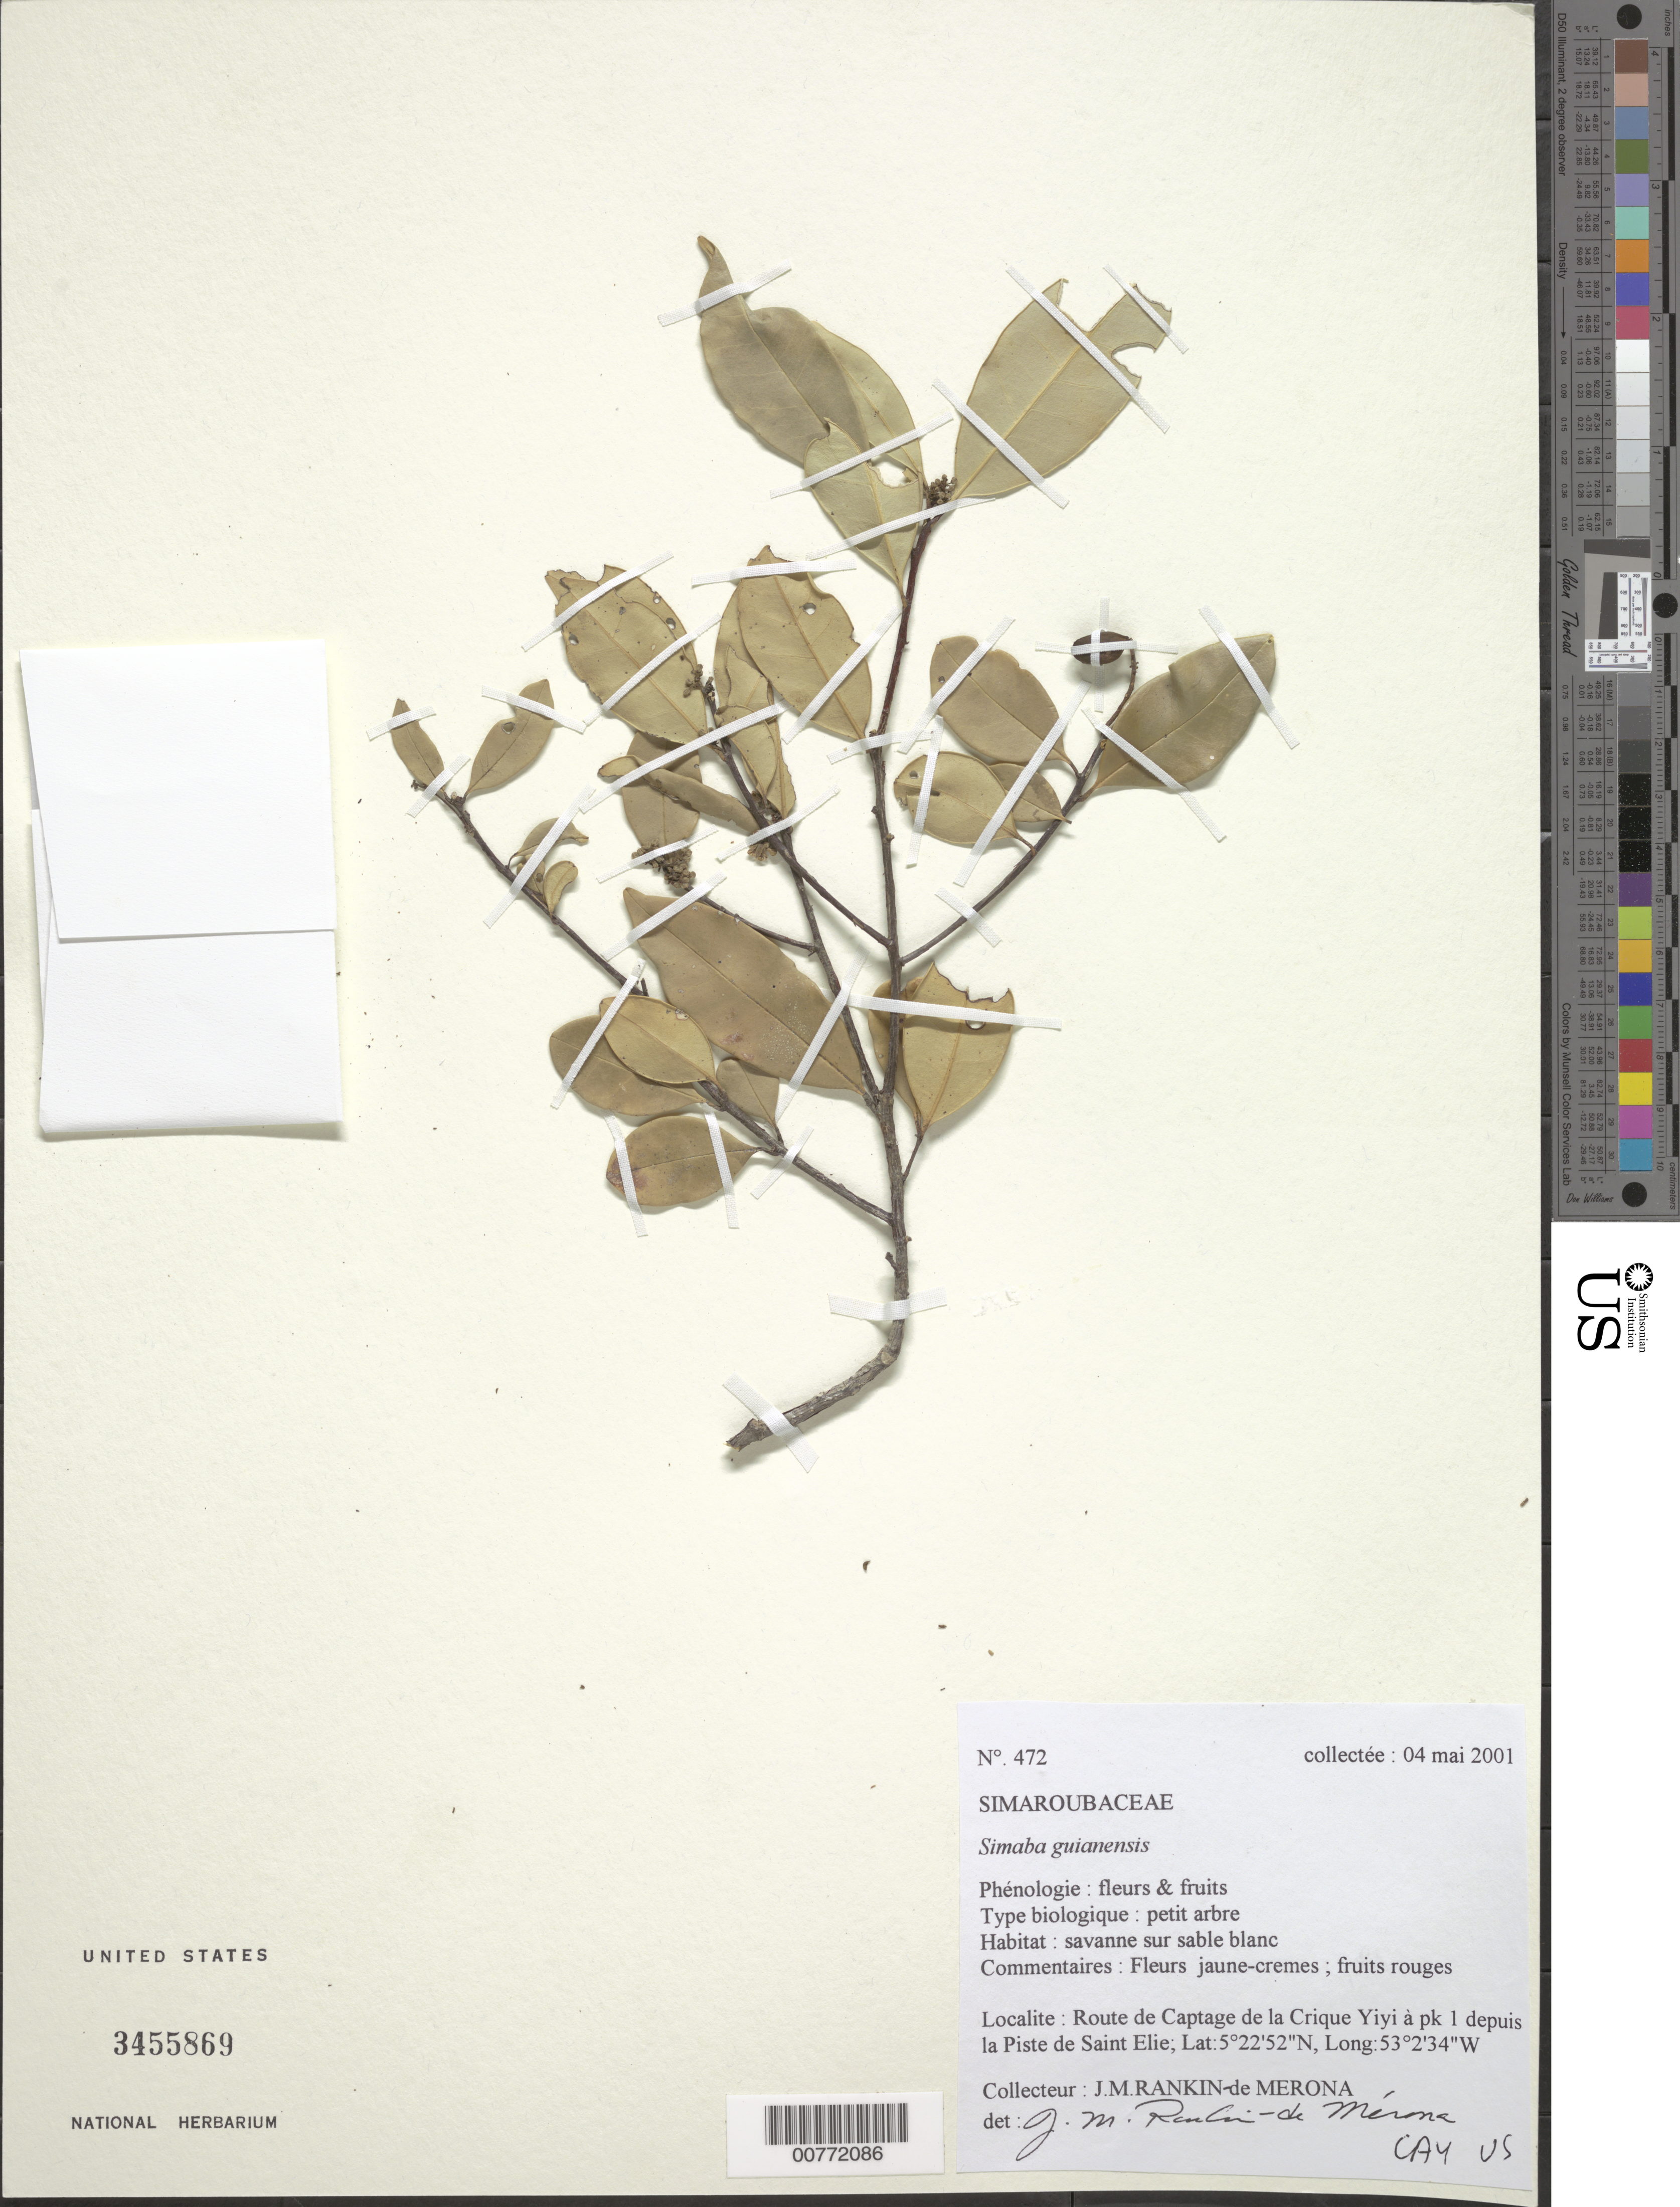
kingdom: Plantae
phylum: Tracheophyta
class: Magnoliopsida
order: Sapindales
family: Simaroubaceae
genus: Simaba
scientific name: Simaba guianensis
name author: Aubl.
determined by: Rankin-de Merona, J. M.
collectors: J. Rankin-de Merona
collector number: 472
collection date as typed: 4-May-01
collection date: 2001-05-04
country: French Guiana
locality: Route de Captage de la Crique Yiyi à pk 1 depuis la Piste de Saint Elie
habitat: Savanne sur sable blanc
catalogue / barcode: US 3455869